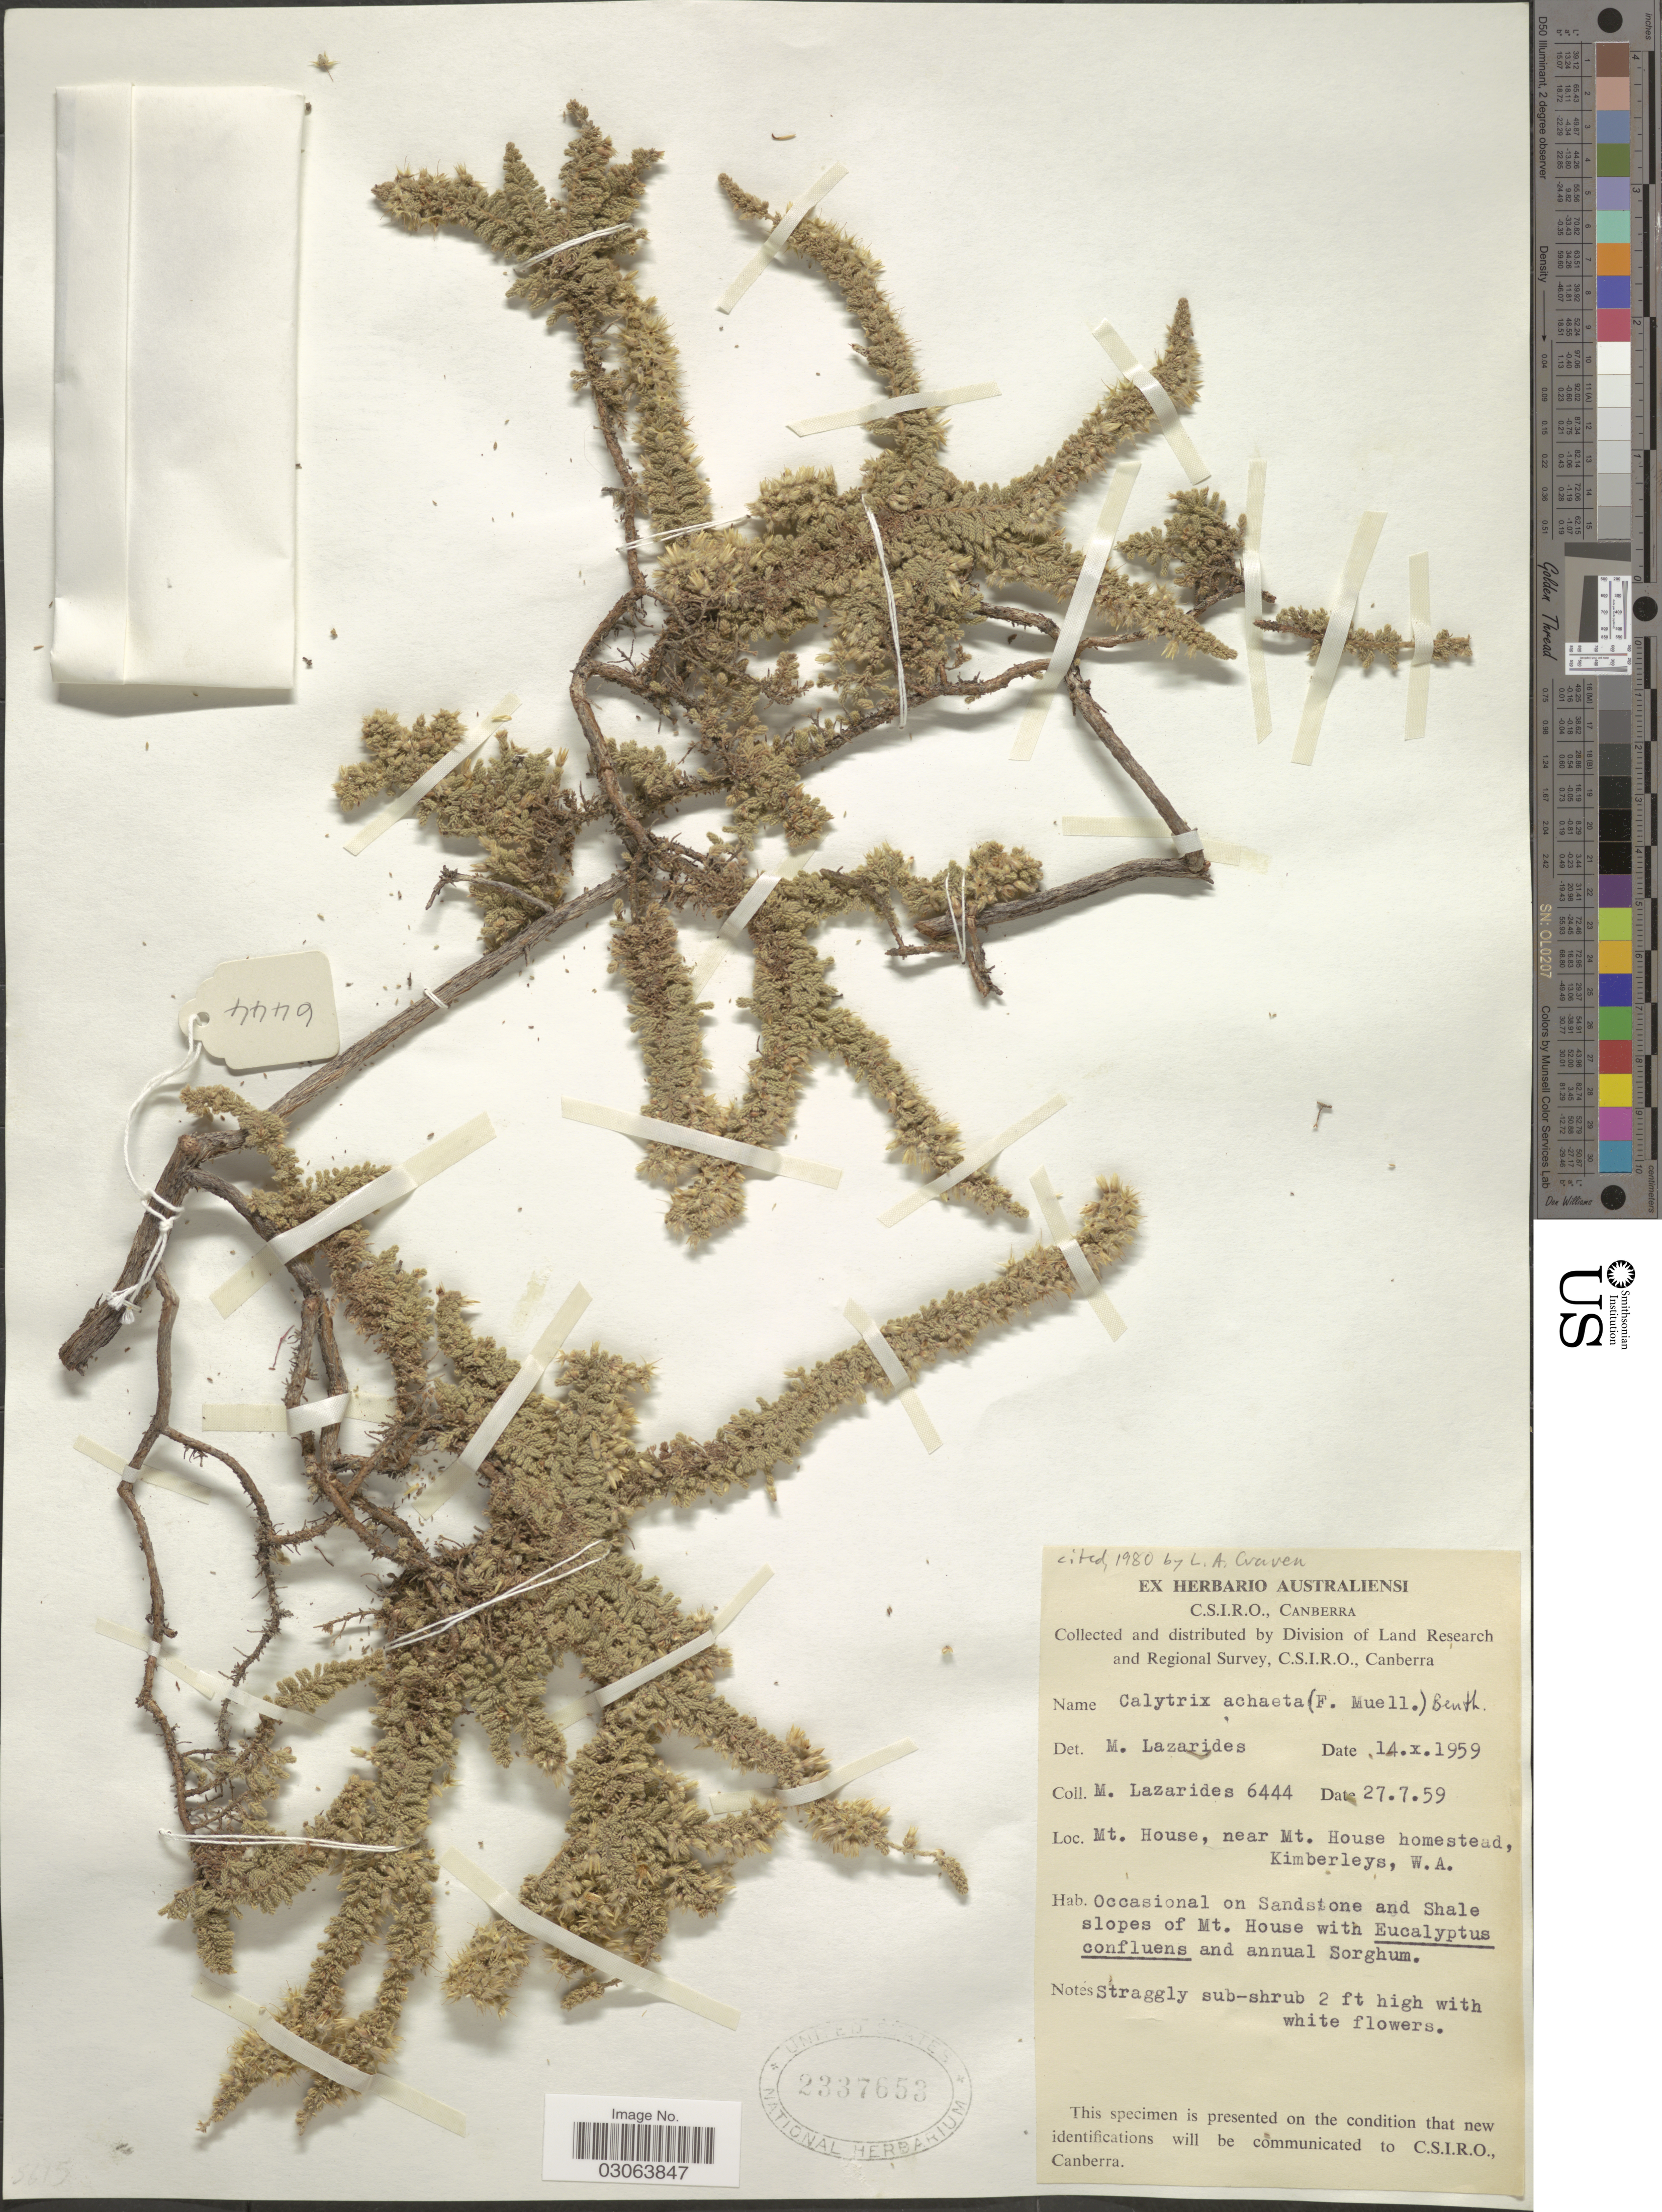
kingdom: Plantae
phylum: Tracheophyta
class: Magnoliopsida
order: Myrtales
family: Myrtaceae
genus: Calytrix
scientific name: Calytrix achaeta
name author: (F. Muell.) Benth.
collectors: M. Lazarides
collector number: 6444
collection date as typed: Transcribed d/m/y: 27/7/59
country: Australia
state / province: Western Australia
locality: Mt. House, near Mt. House homestead, Kimerleys.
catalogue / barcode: US 2337653